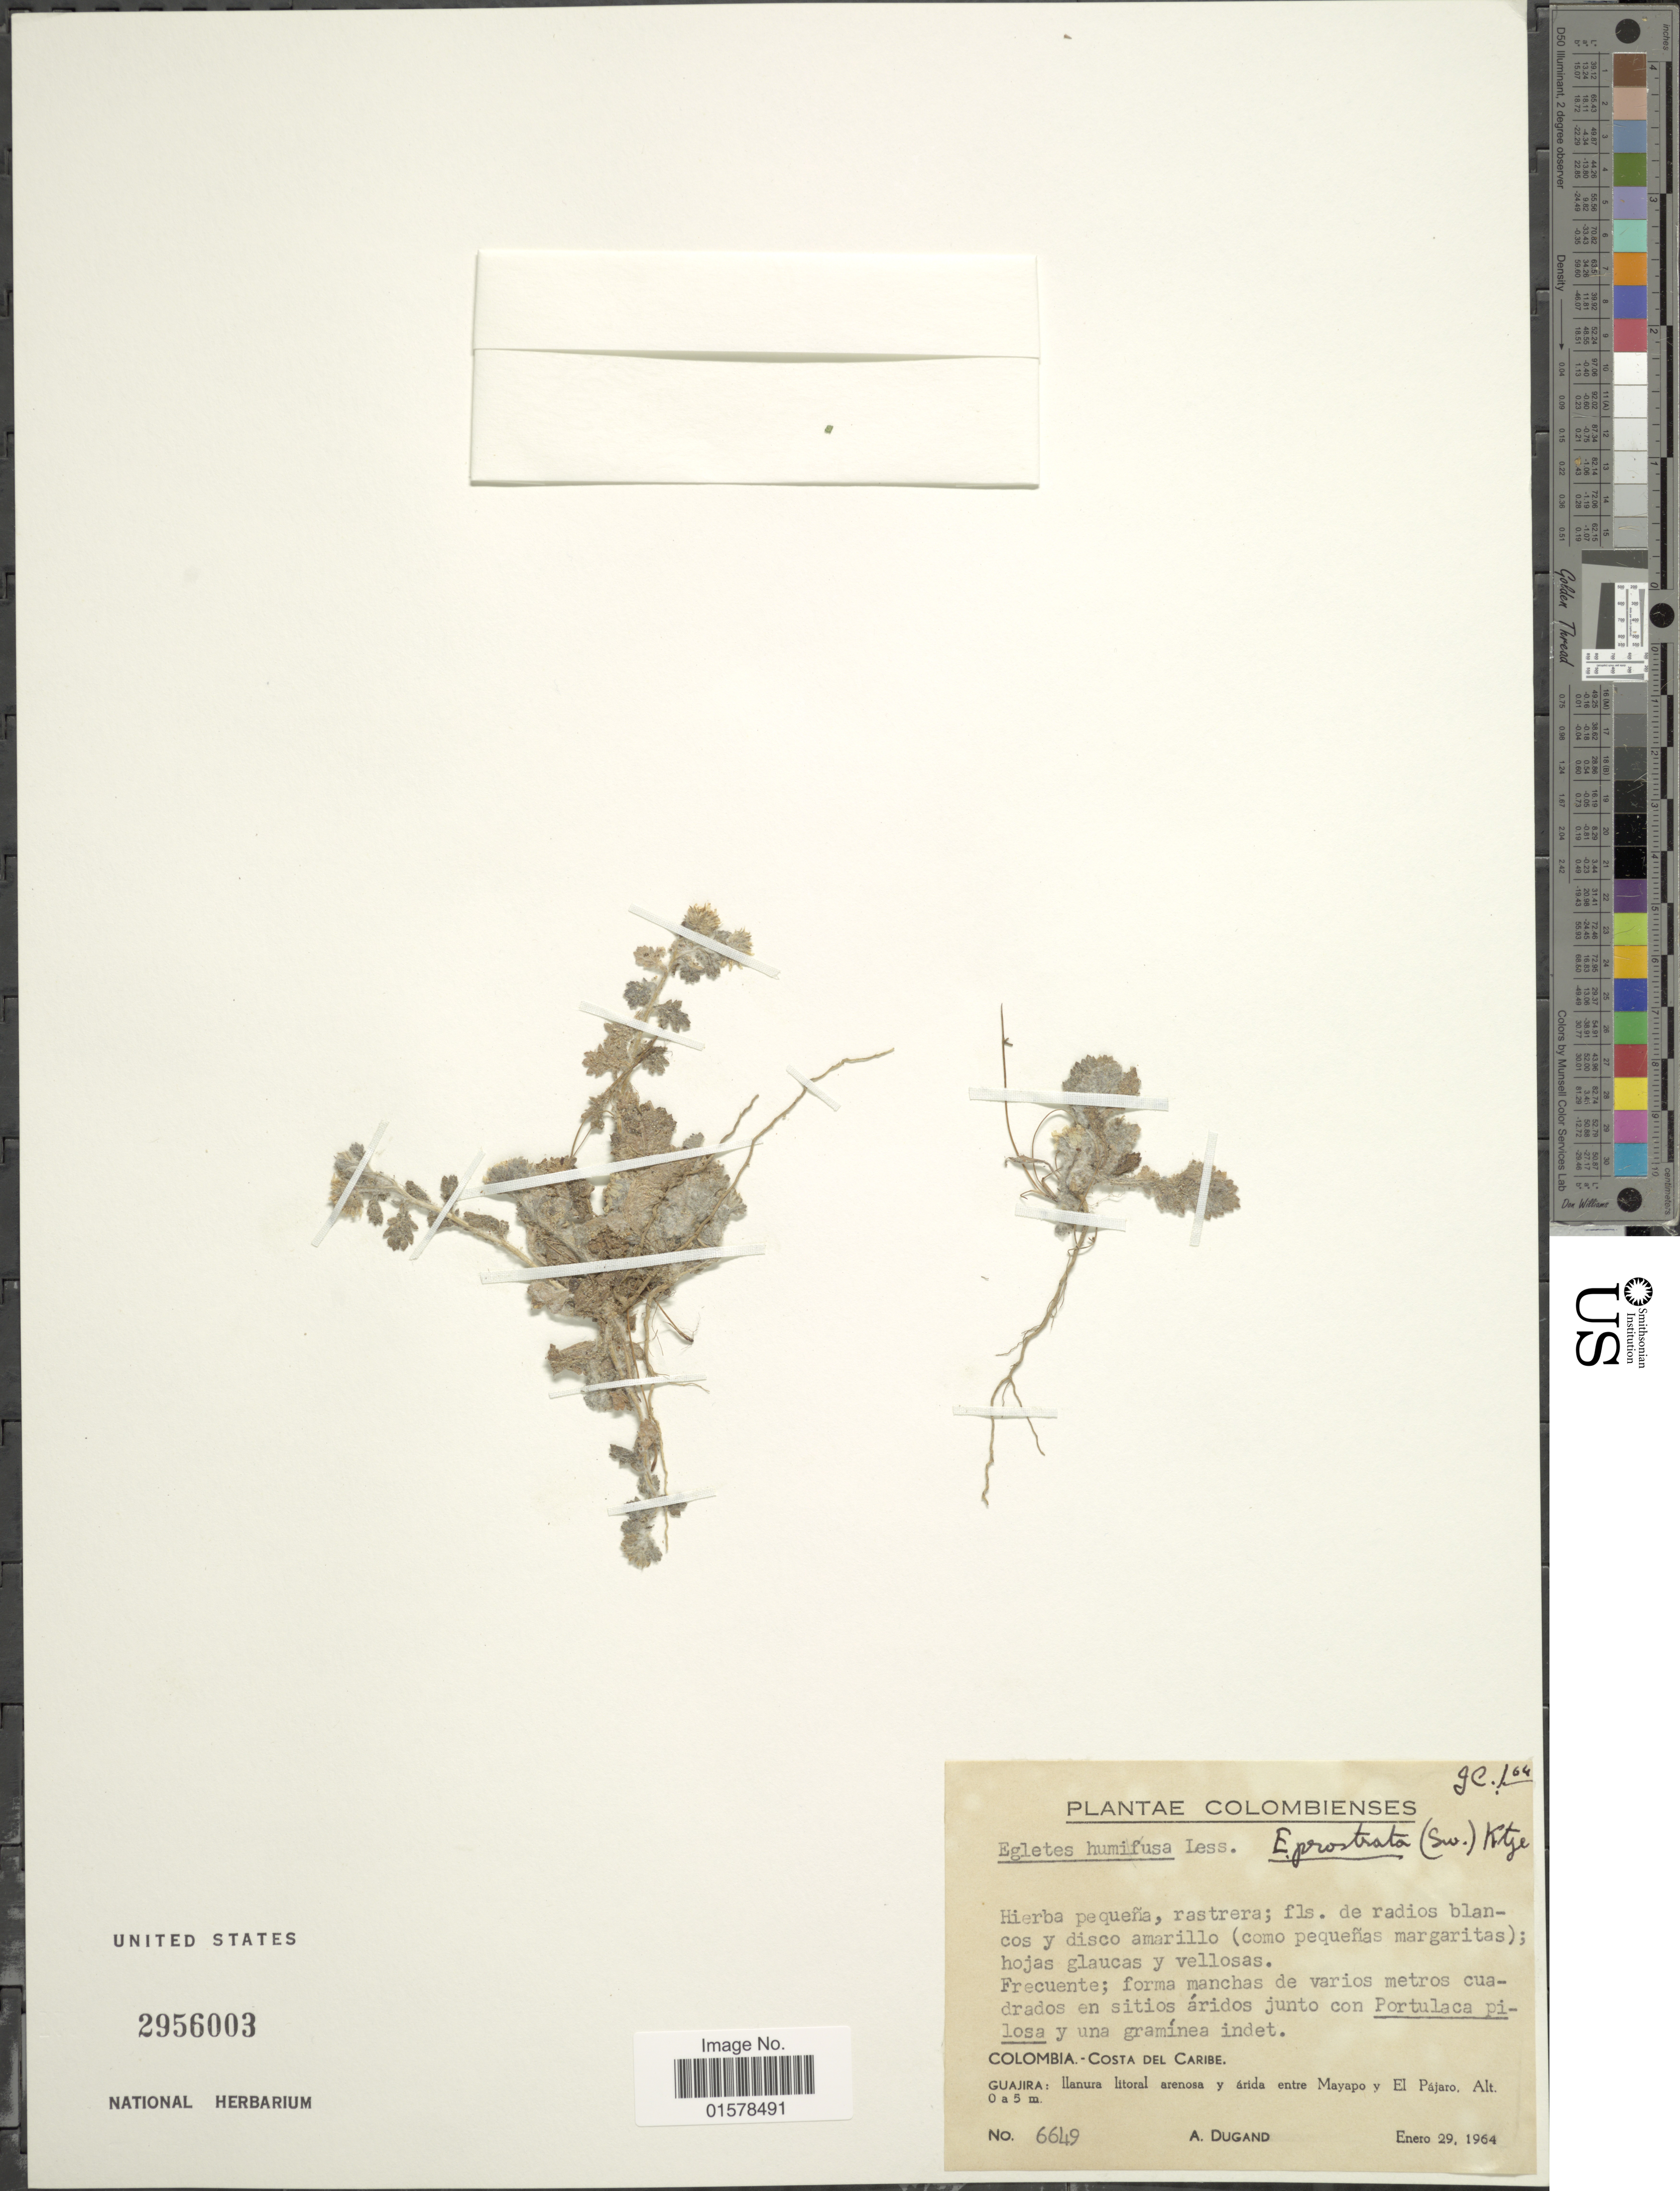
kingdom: Plantae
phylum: Tracheophyta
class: Magnoliopsida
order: Asterales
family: Asteraceae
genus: Egletes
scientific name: Egletes prostrata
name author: (Sw.) Kuntze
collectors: A. Dugand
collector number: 6649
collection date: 1964-01-29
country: Colombia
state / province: La Guajira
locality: Colombia. -Costa del Caribe. Guajira: llanura litoral arenosa y arida entre Mayapo y El Pajaro.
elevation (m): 0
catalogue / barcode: US 2956003